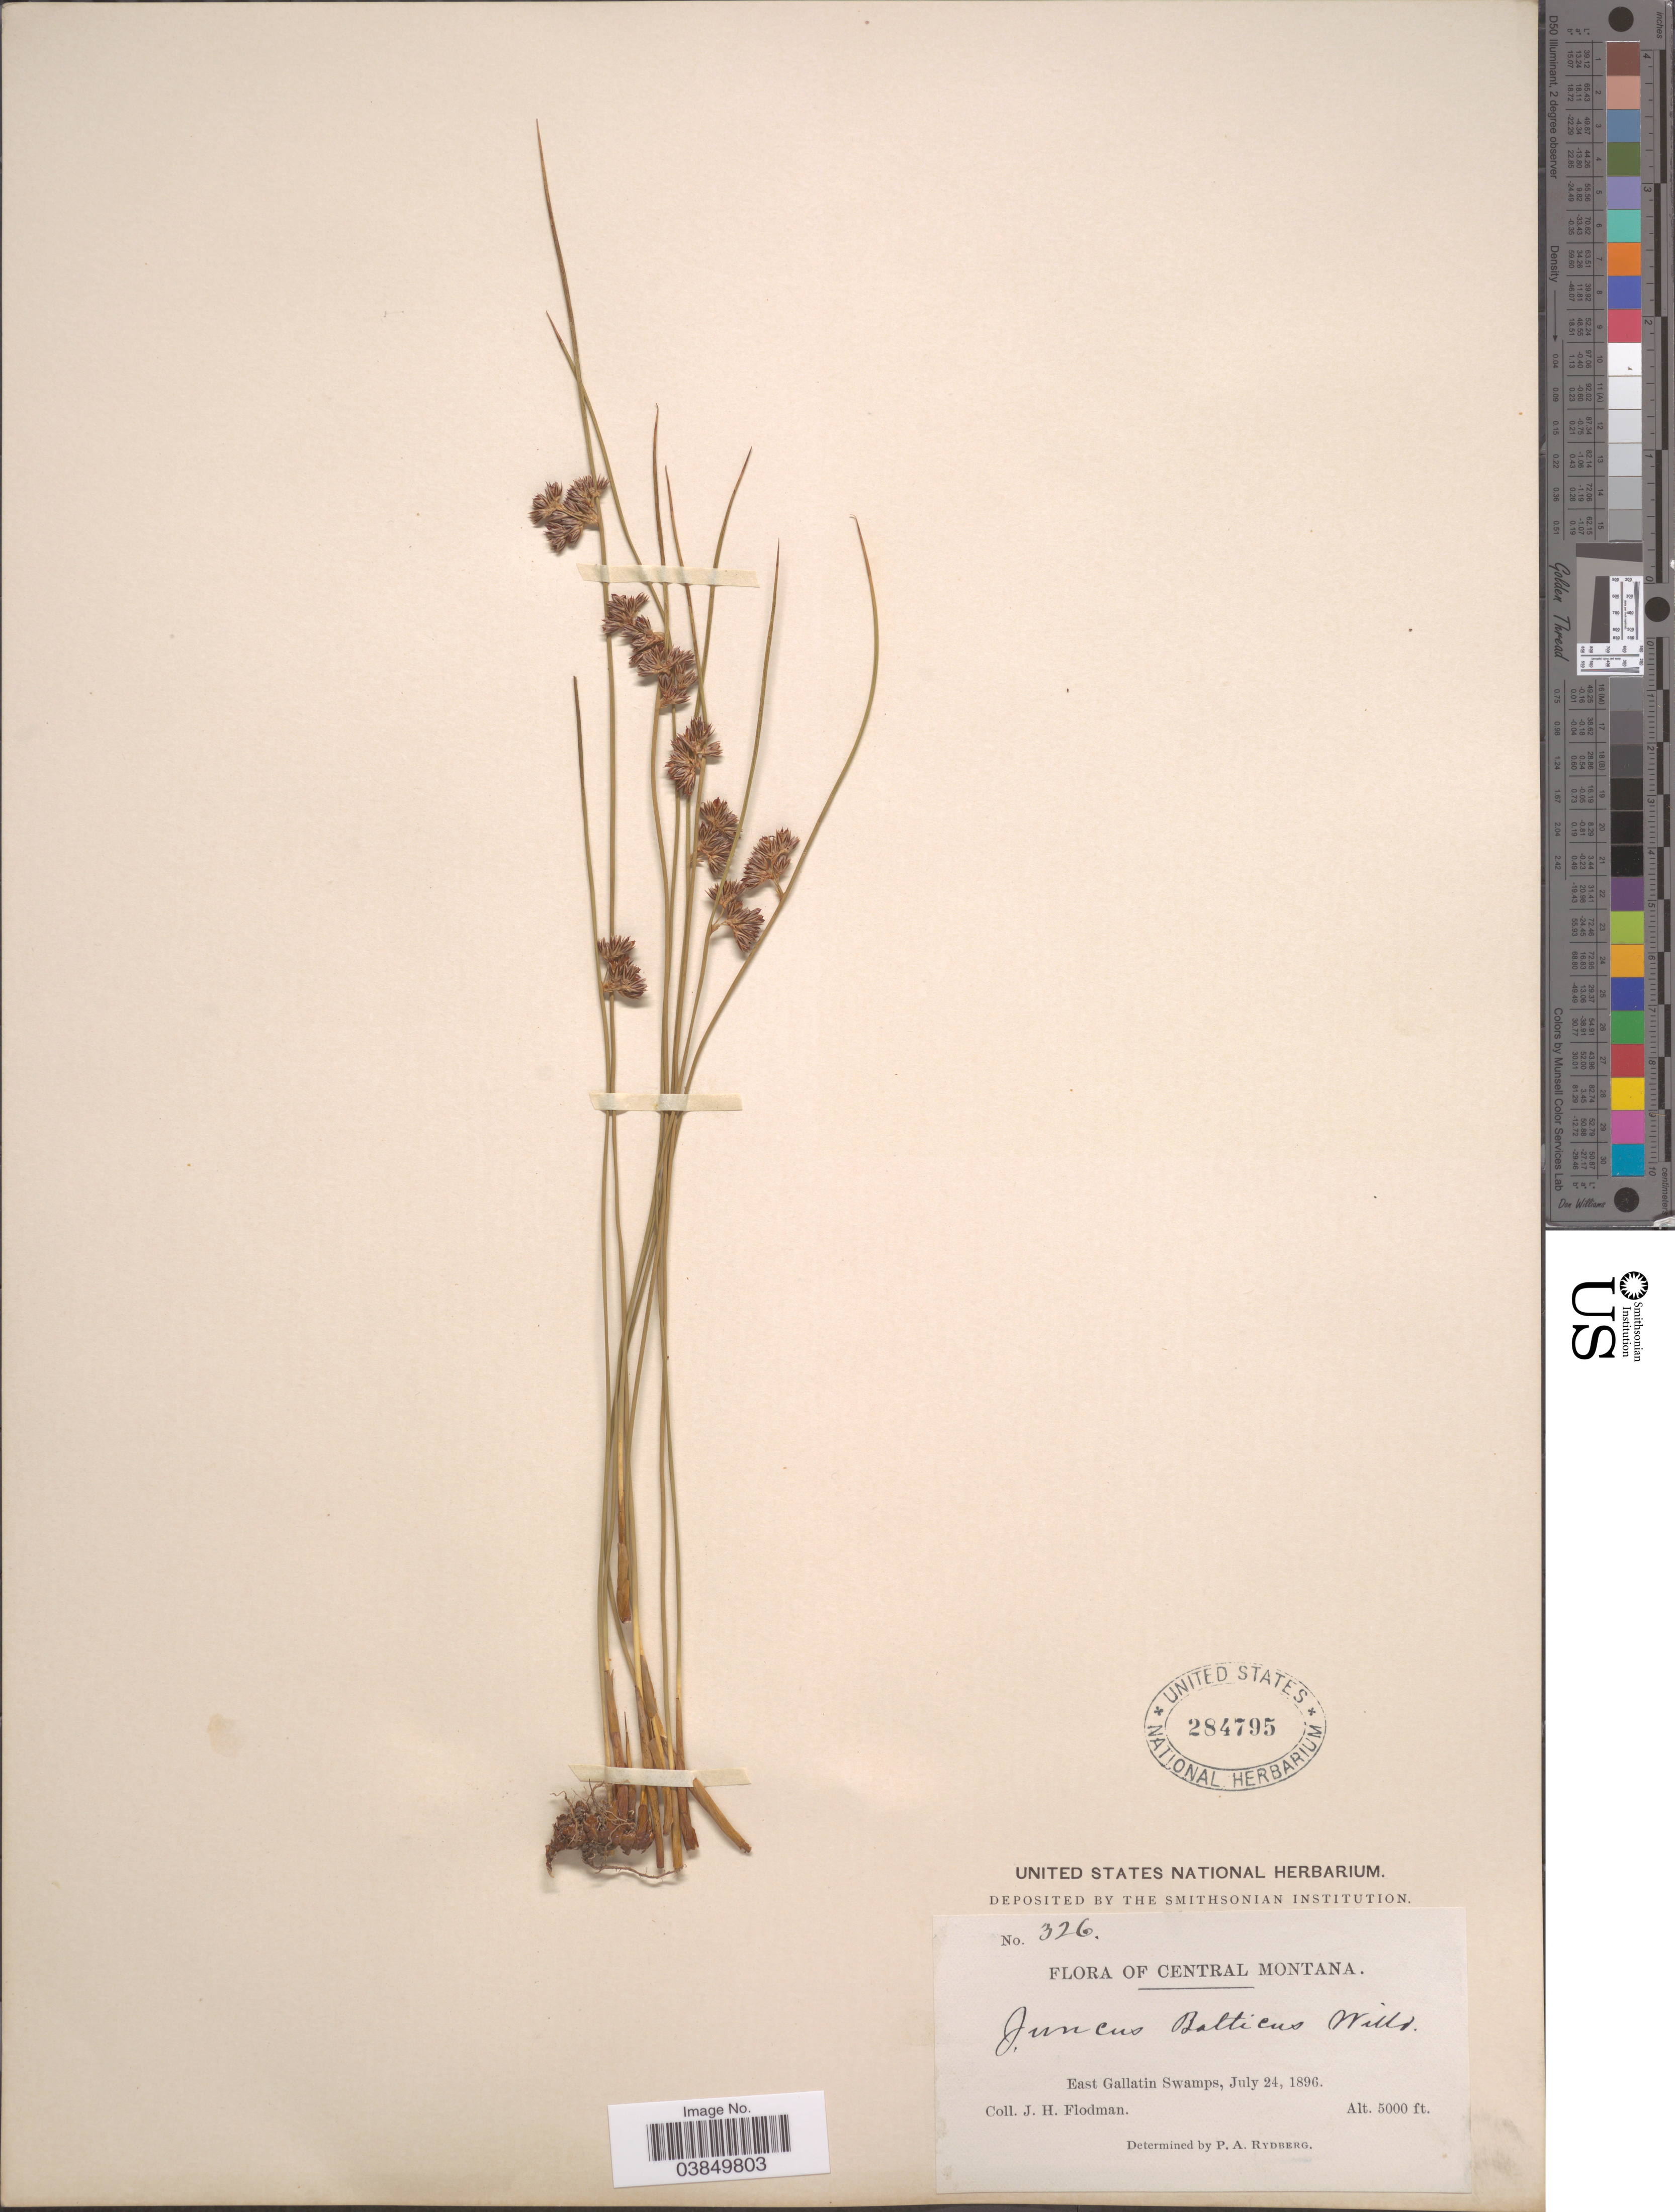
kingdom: Plantae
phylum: Tracheophyta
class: Liliopsida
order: Poales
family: Juncaceae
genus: Juncus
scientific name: Juncus balticus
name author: Willd.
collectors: J. Flodman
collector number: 326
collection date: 1896-07-24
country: United States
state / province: Montana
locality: Central Montana. East Gallatin Swamps.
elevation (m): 1524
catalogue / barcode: US 284795